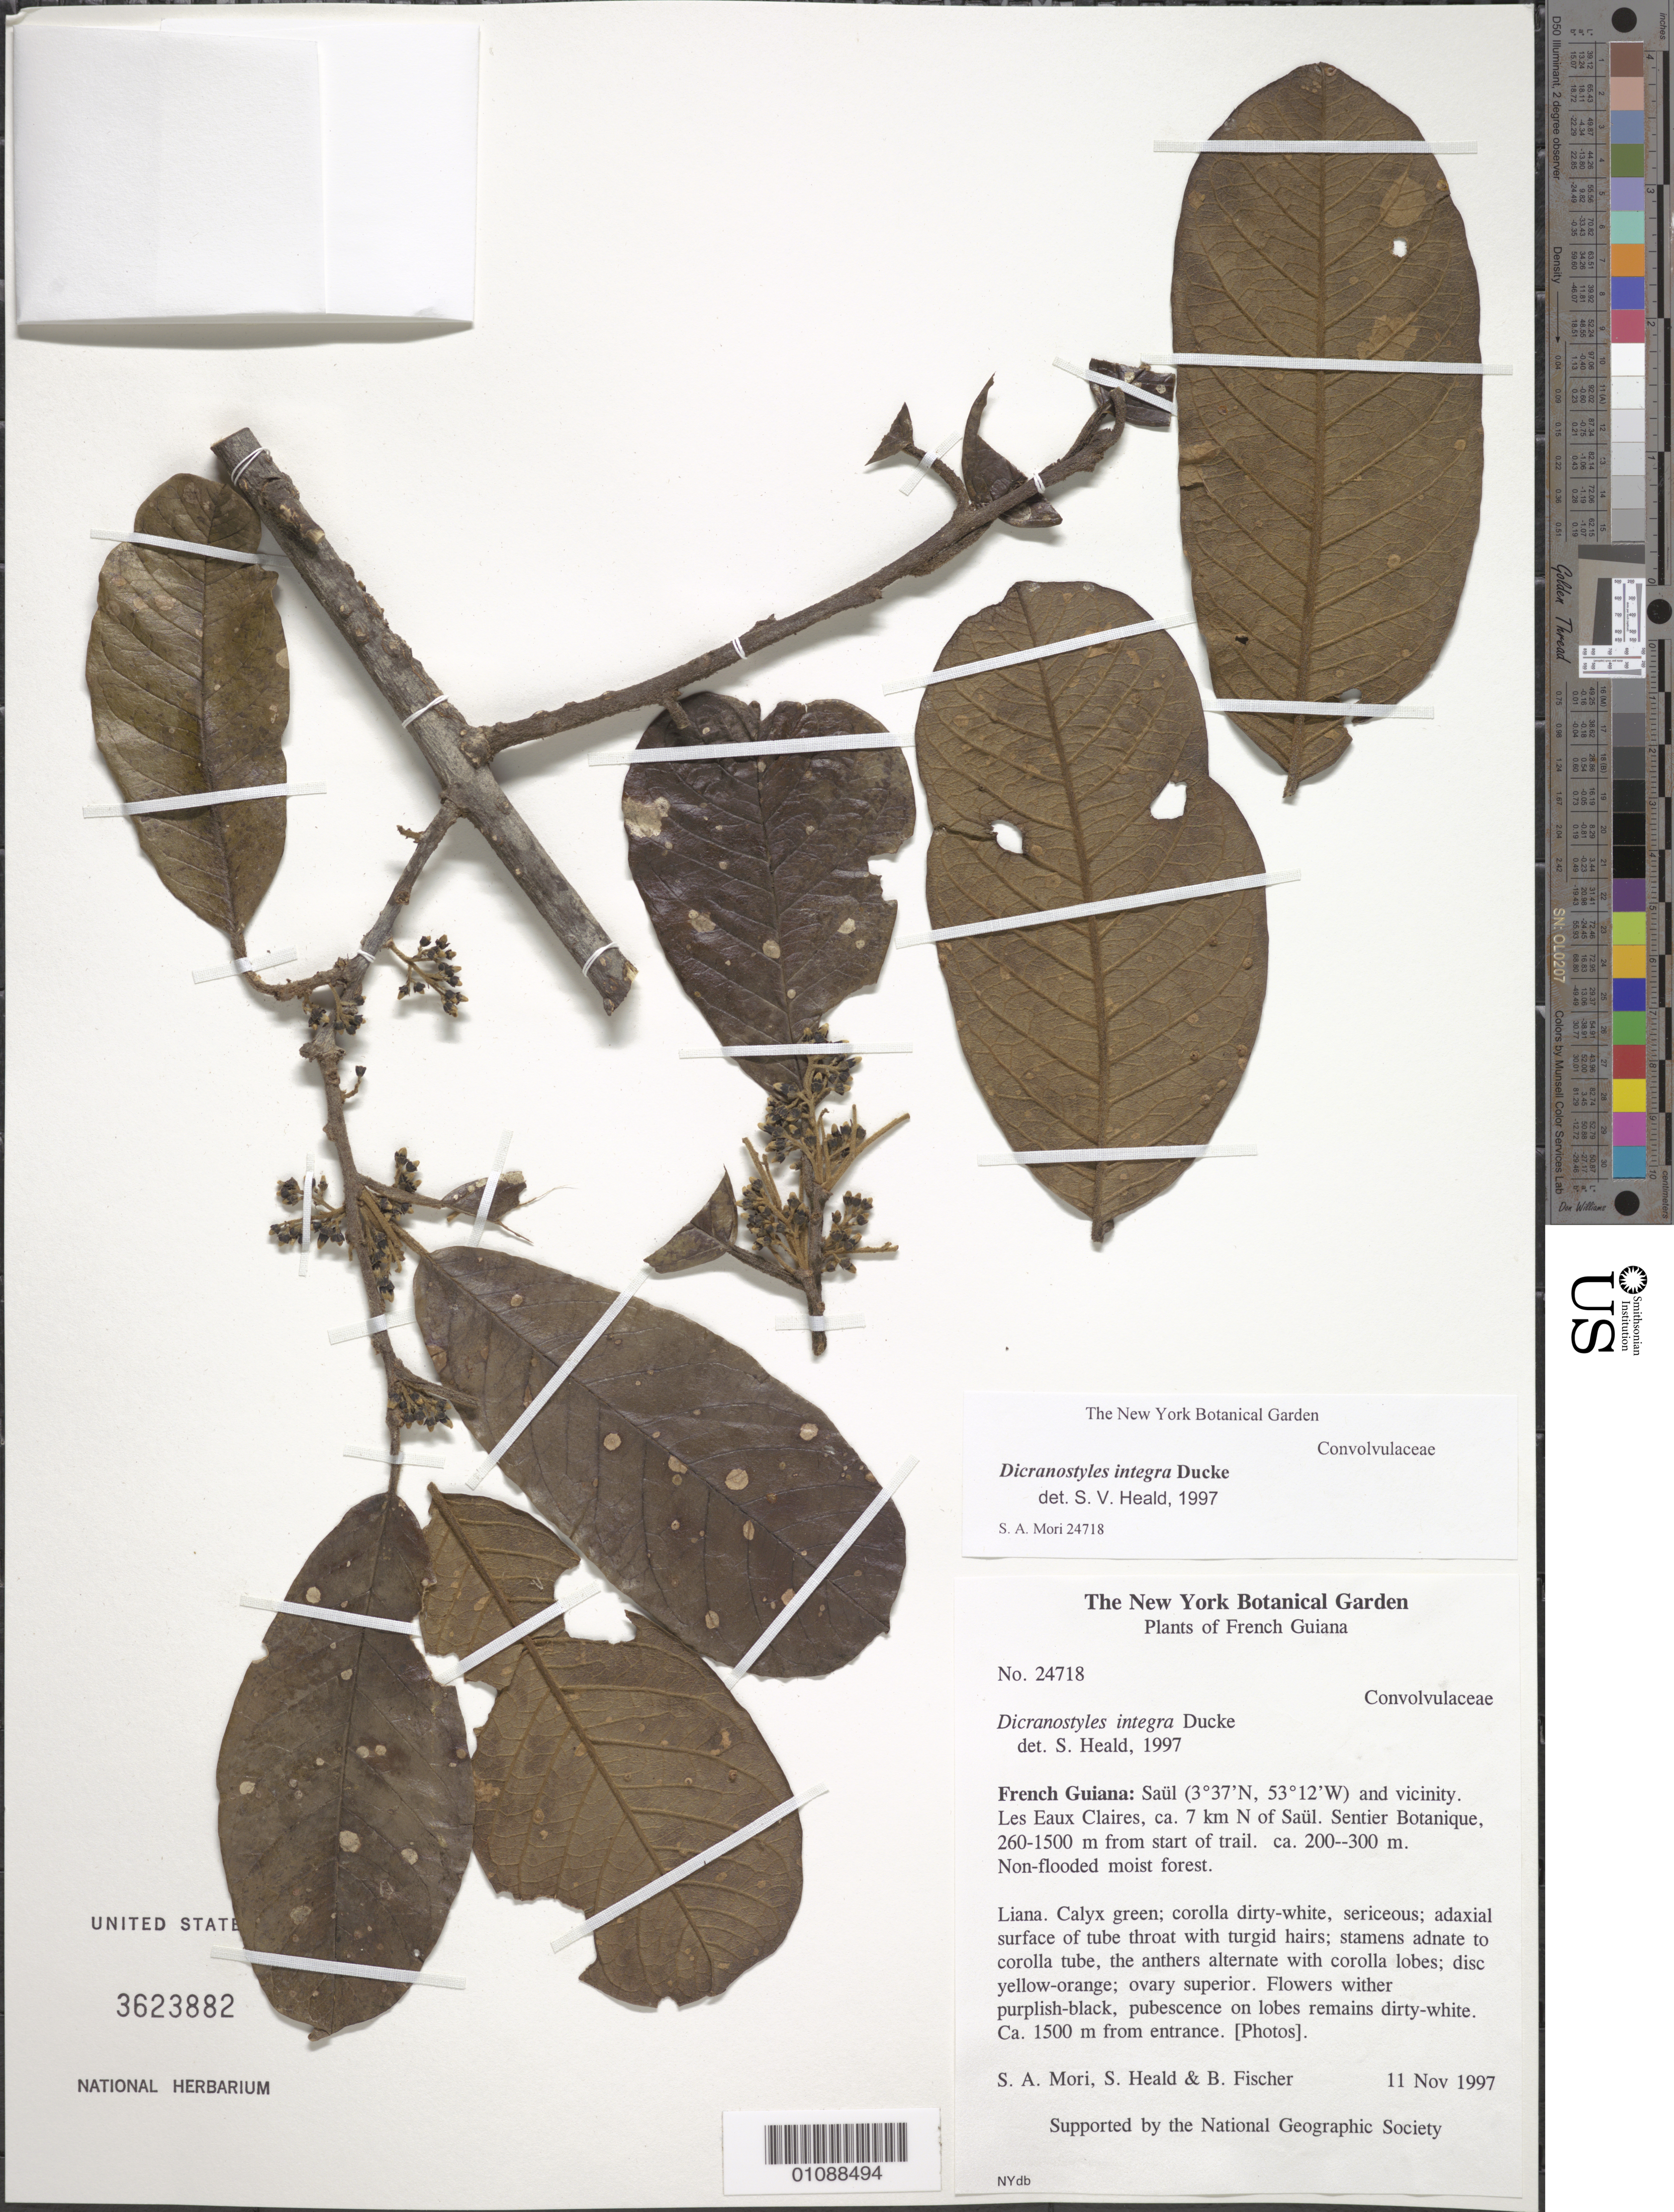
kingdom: Plantae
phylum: Tracheophyta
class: Magnoliopsida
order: Solanales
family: Convolvulaceae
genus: Dicranostyles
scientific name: Dicranostyles integra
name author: Ducke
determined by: Heald, S. V.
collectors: S. Mori, S. Heald, B. Fischer & B. Thiers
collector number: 24718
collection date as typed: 11-Nov-97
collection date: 1997-11-11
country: French Guiana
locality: Saül and vic., Les Eaux Claires, ca. 7 km N of Saül. Sentier Botanique, 260-1500m from start of trail. Ca. 1500m from entrance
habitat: Non-flooded moist forest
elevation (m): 200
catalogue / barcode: US 3623882